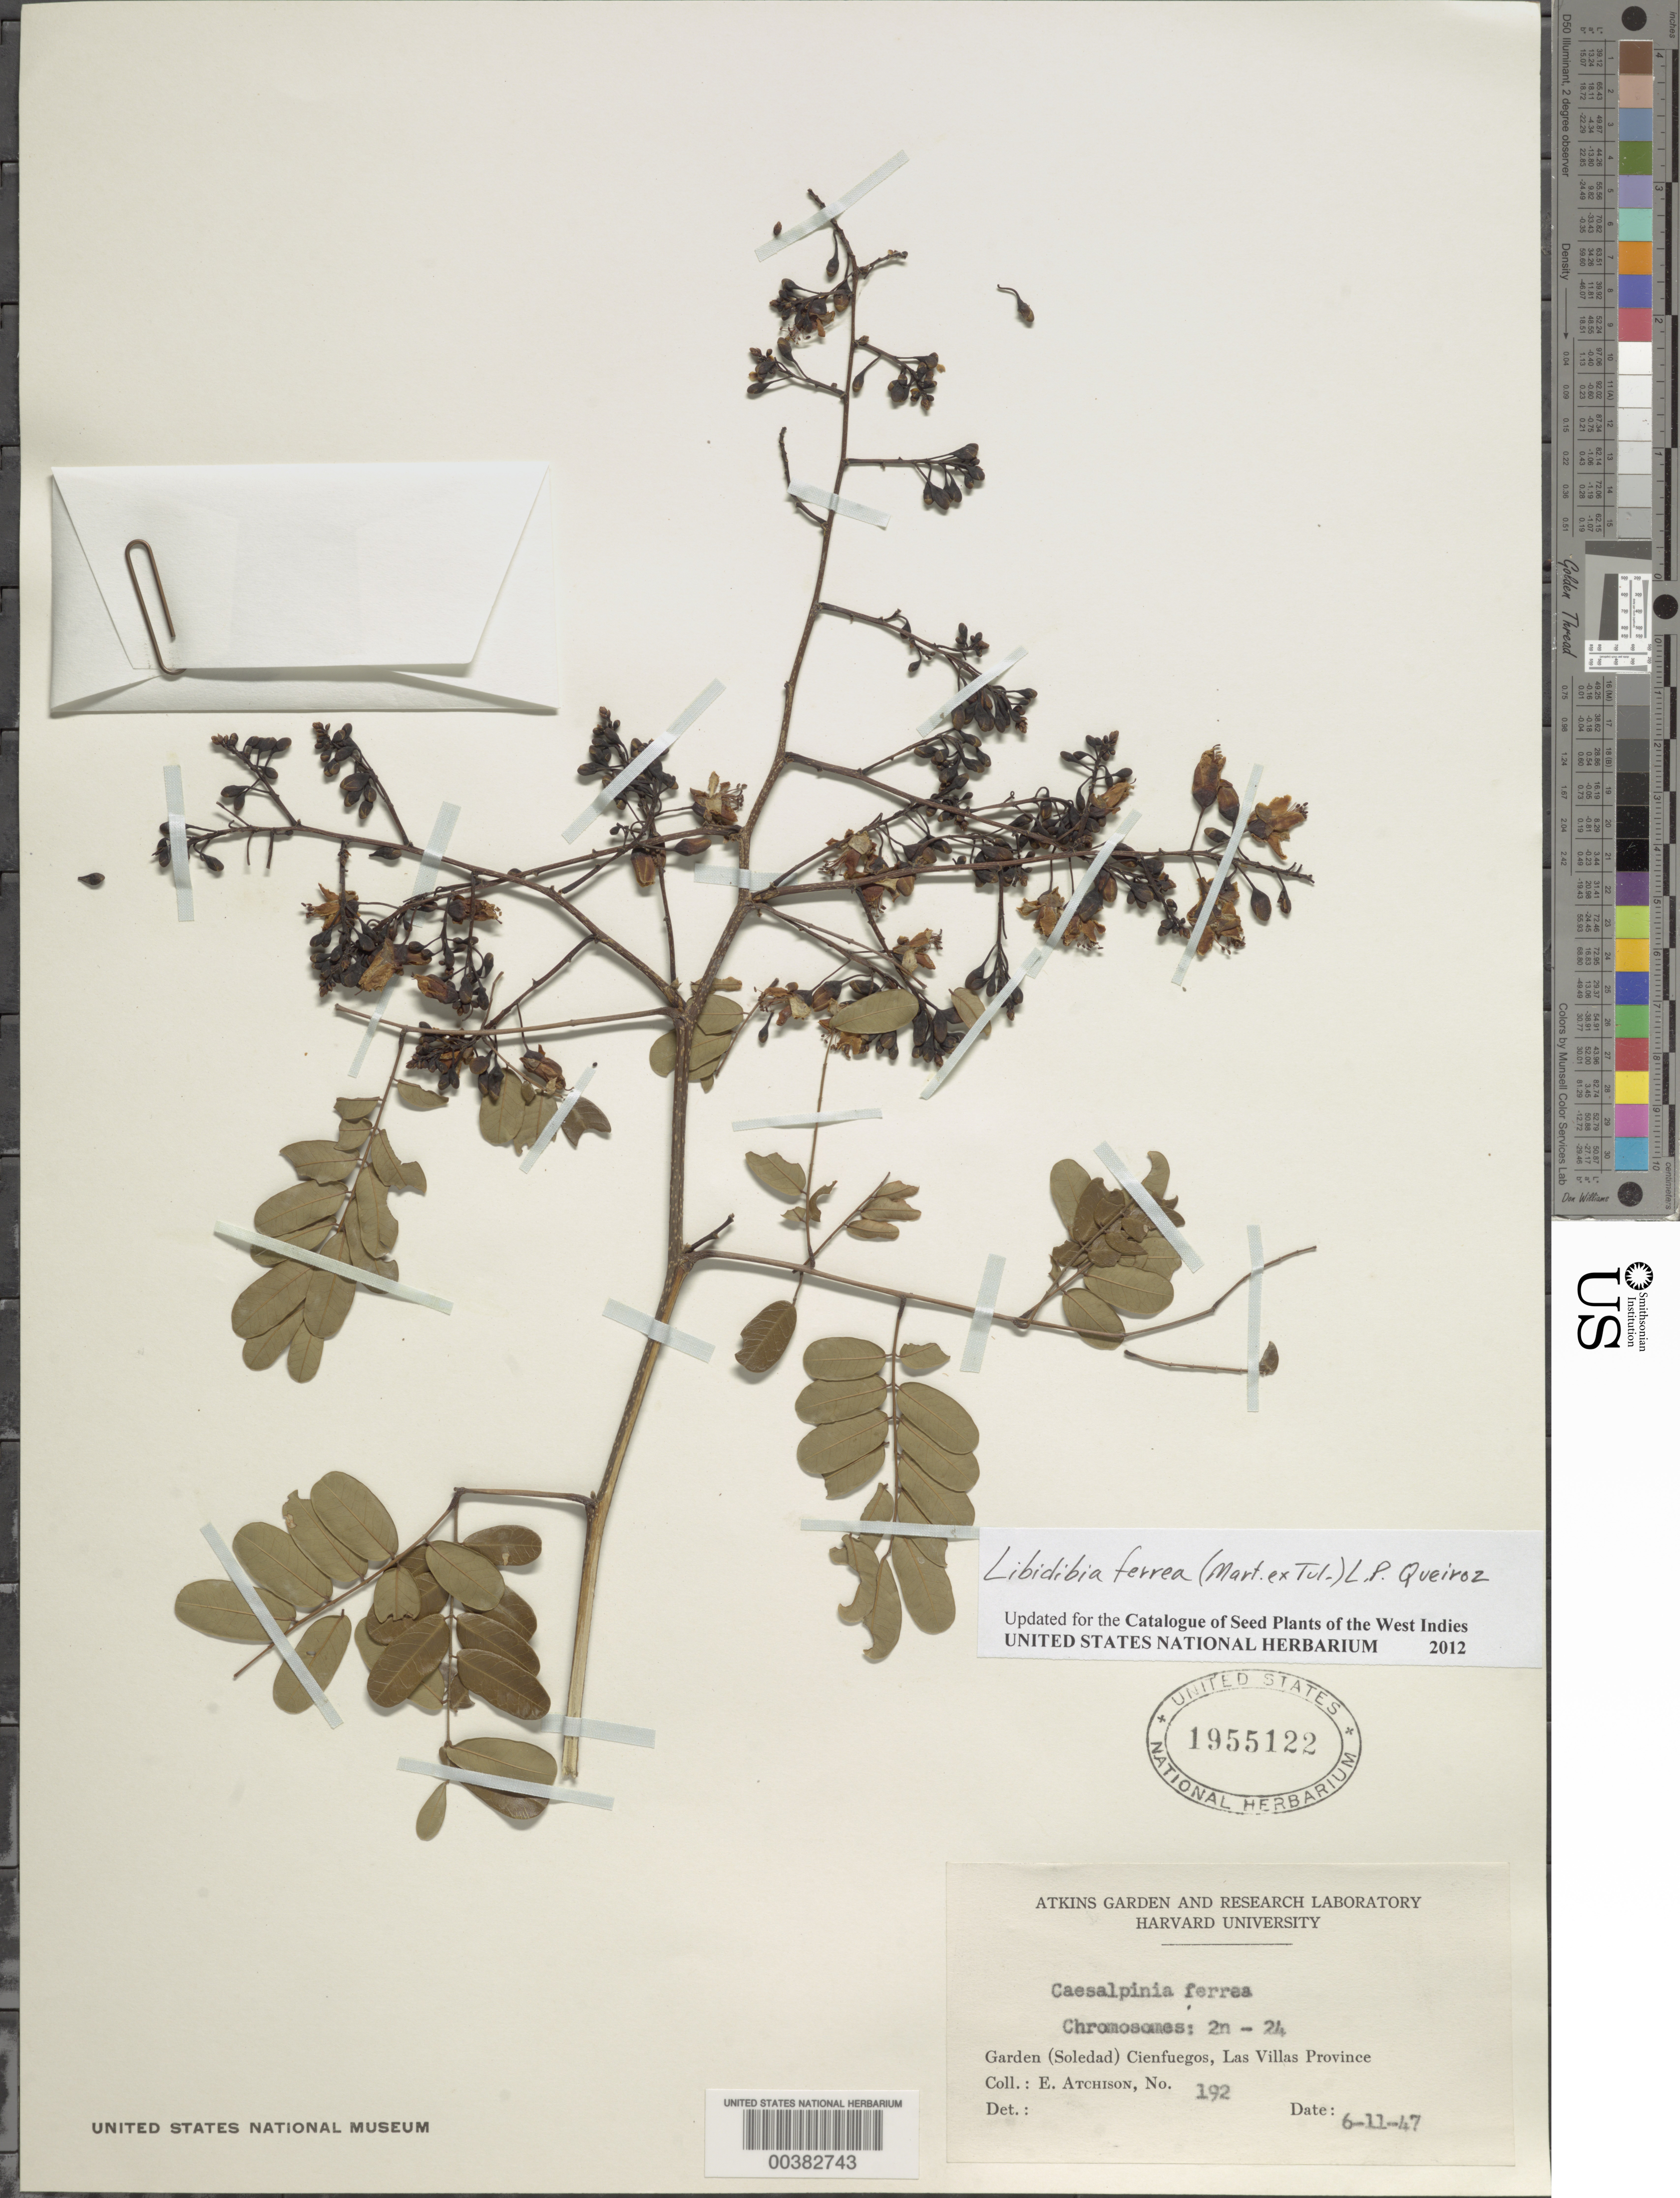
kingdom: Plantae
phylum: Tracheophyta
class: Magnoliopsida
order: Fabales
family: Fabaceae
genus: Libidibia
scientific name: Libidibia ferrea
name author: (Mart. ex Tul.) L.P. Queiroz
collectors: E. Atchison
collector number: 192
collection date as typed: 06 Nov 1947 or 11 Jun 1947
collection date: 1947-06-11 or 1947-11-06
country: Cuba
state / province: Las Villas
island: Greater Antilles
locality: Garden (soledad) cienfuegos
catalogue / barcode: US 1955122